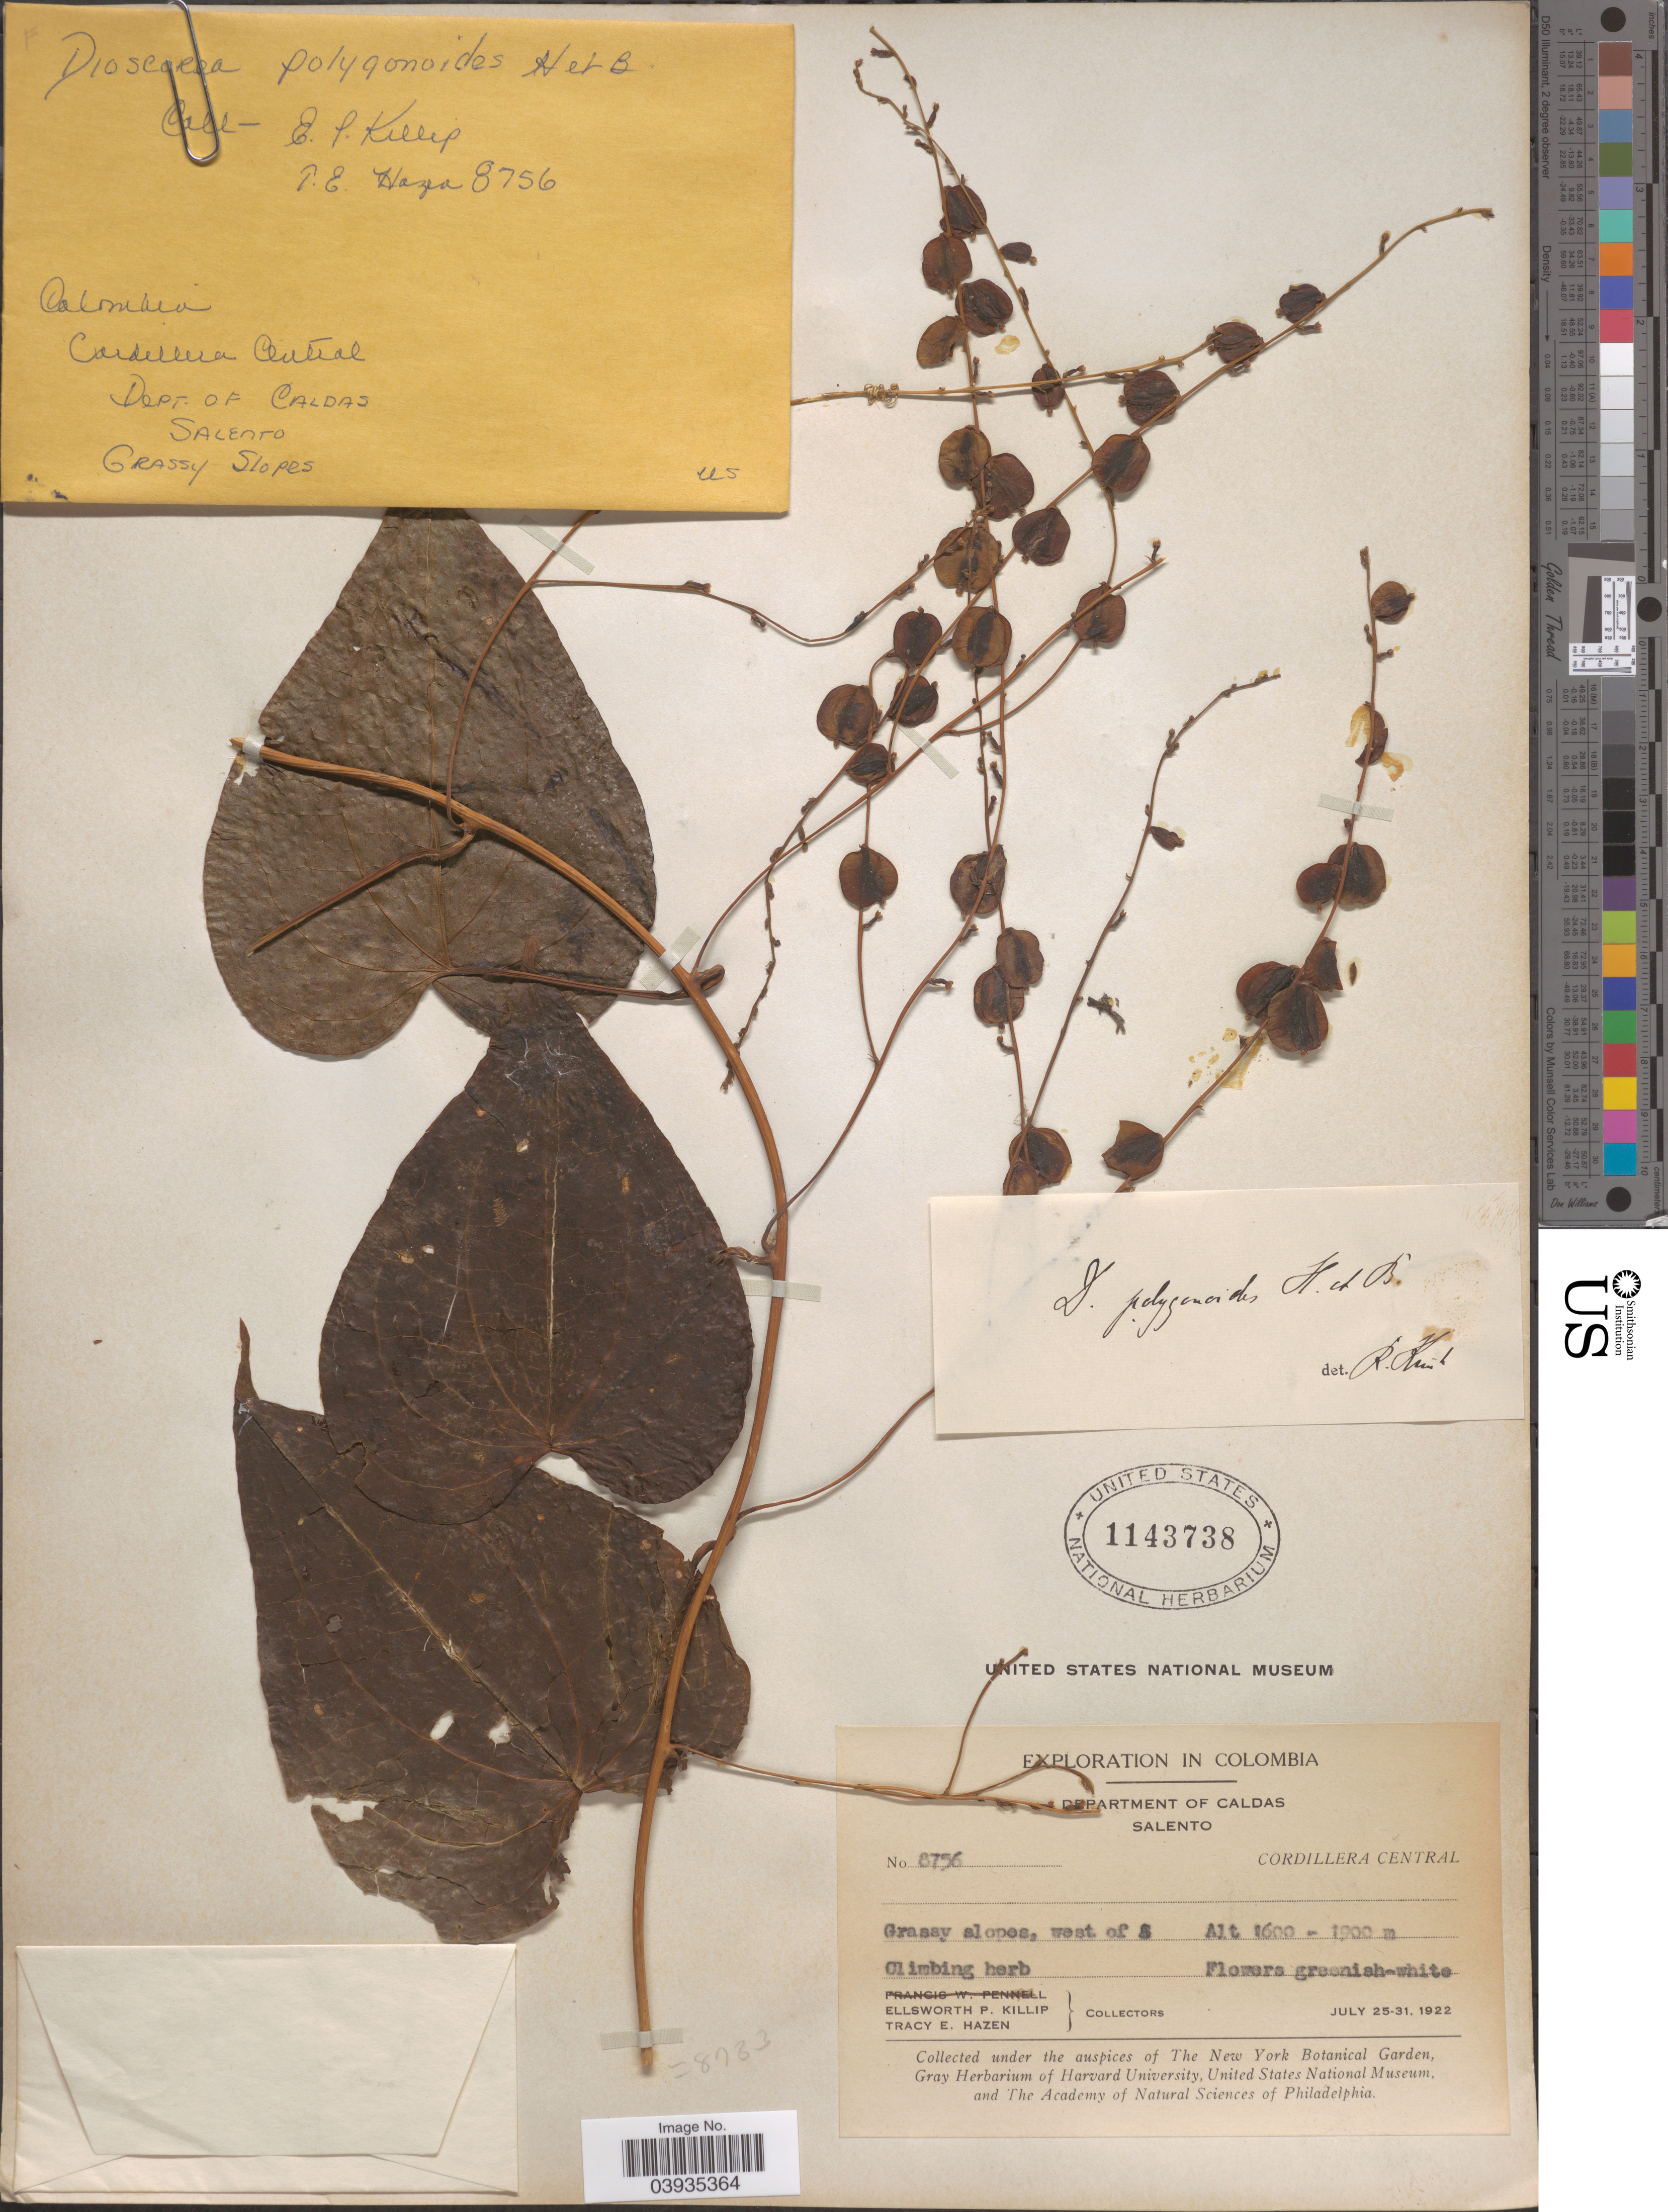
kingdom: Plantae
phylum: Tracheophyta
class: Liliopsida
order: Dioscoreales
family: Dioscoreaceae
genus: Dioscorea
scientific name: Dioscorea polygonoides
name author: Humb. & Bonpl. ex Willd.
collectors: E. P. Killip & T. E. Hazen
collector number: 8756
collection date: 1922-07-25/1922-07-31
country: Colombia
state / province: Caldas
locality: Department of Caldas. Salento. Cordillera Central. Grassy slopes, west of S.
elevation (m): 1600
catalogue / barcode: US 1143738